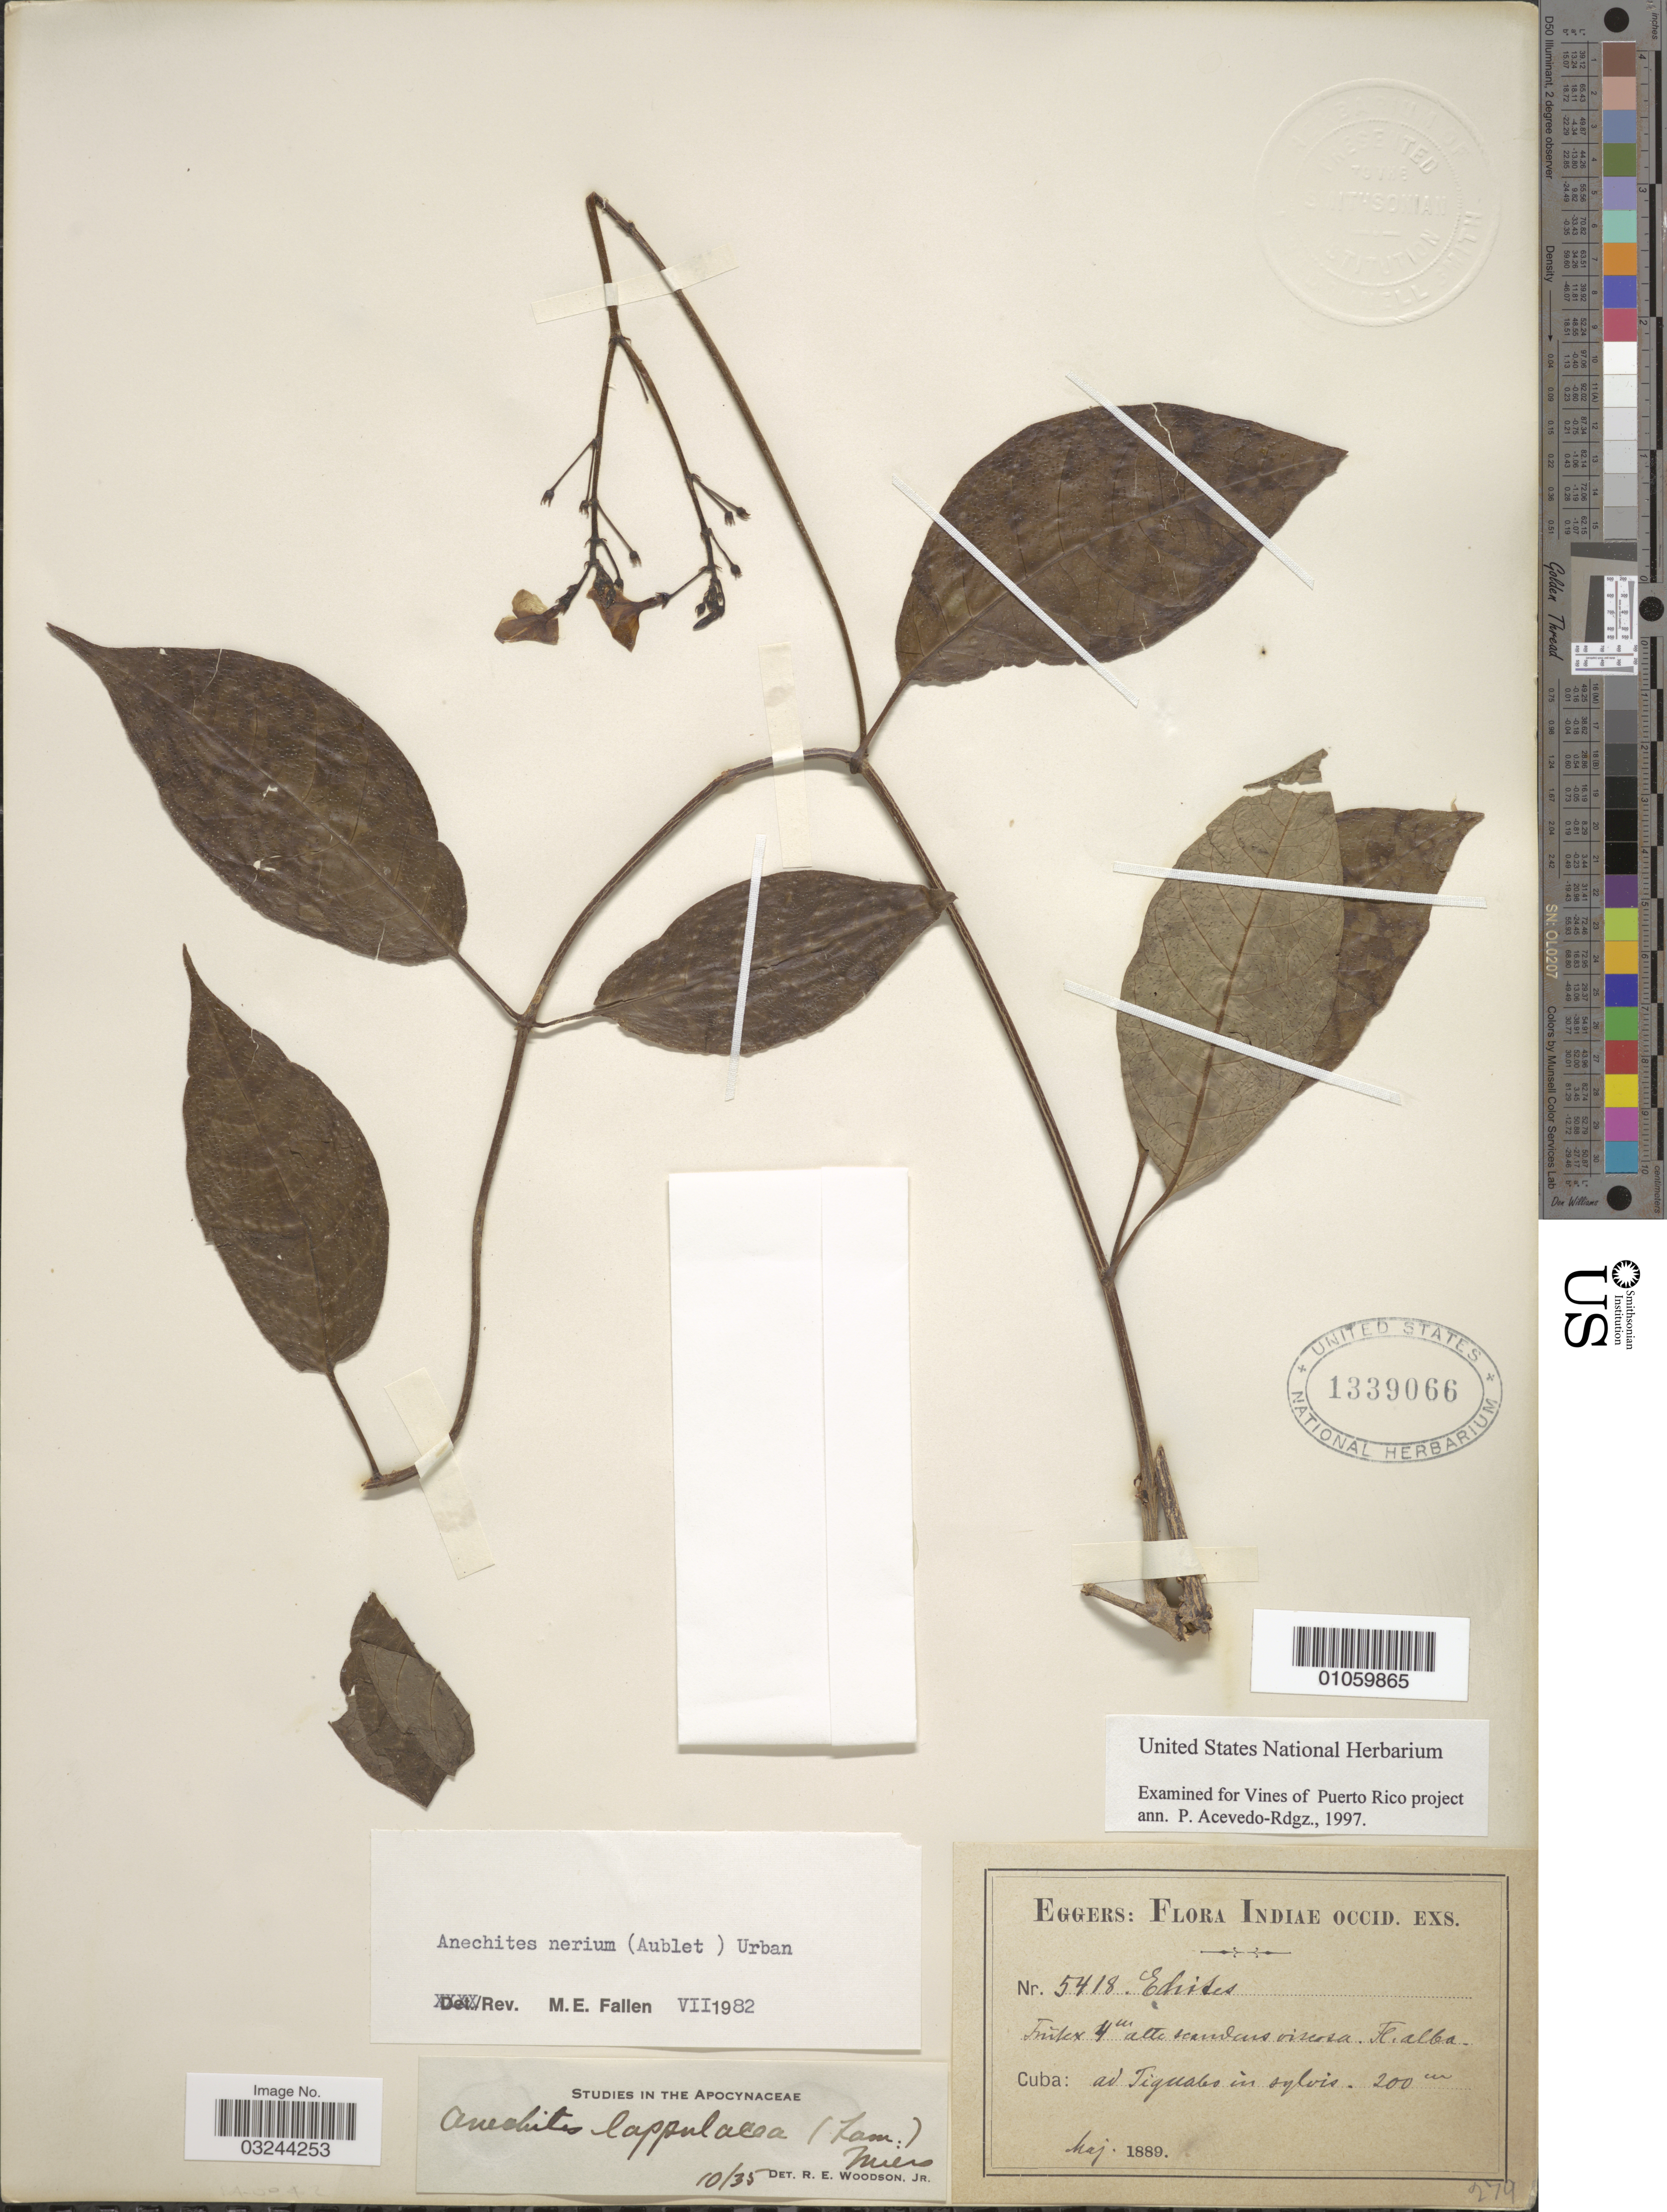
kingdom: Plantae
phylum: Tracheophyta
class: Magnoliopsida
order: Gentianales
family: Apocynaceae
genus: Anechites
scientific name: Anechites nerium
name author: (Aubl.) Urb.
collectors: H. F. A. von Eggers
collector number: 5418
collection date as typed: May 1889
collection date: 1889-05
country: Cuba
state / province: Matanzas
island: Cuba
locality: Tiguales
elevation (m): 200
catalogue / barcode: US 1339066